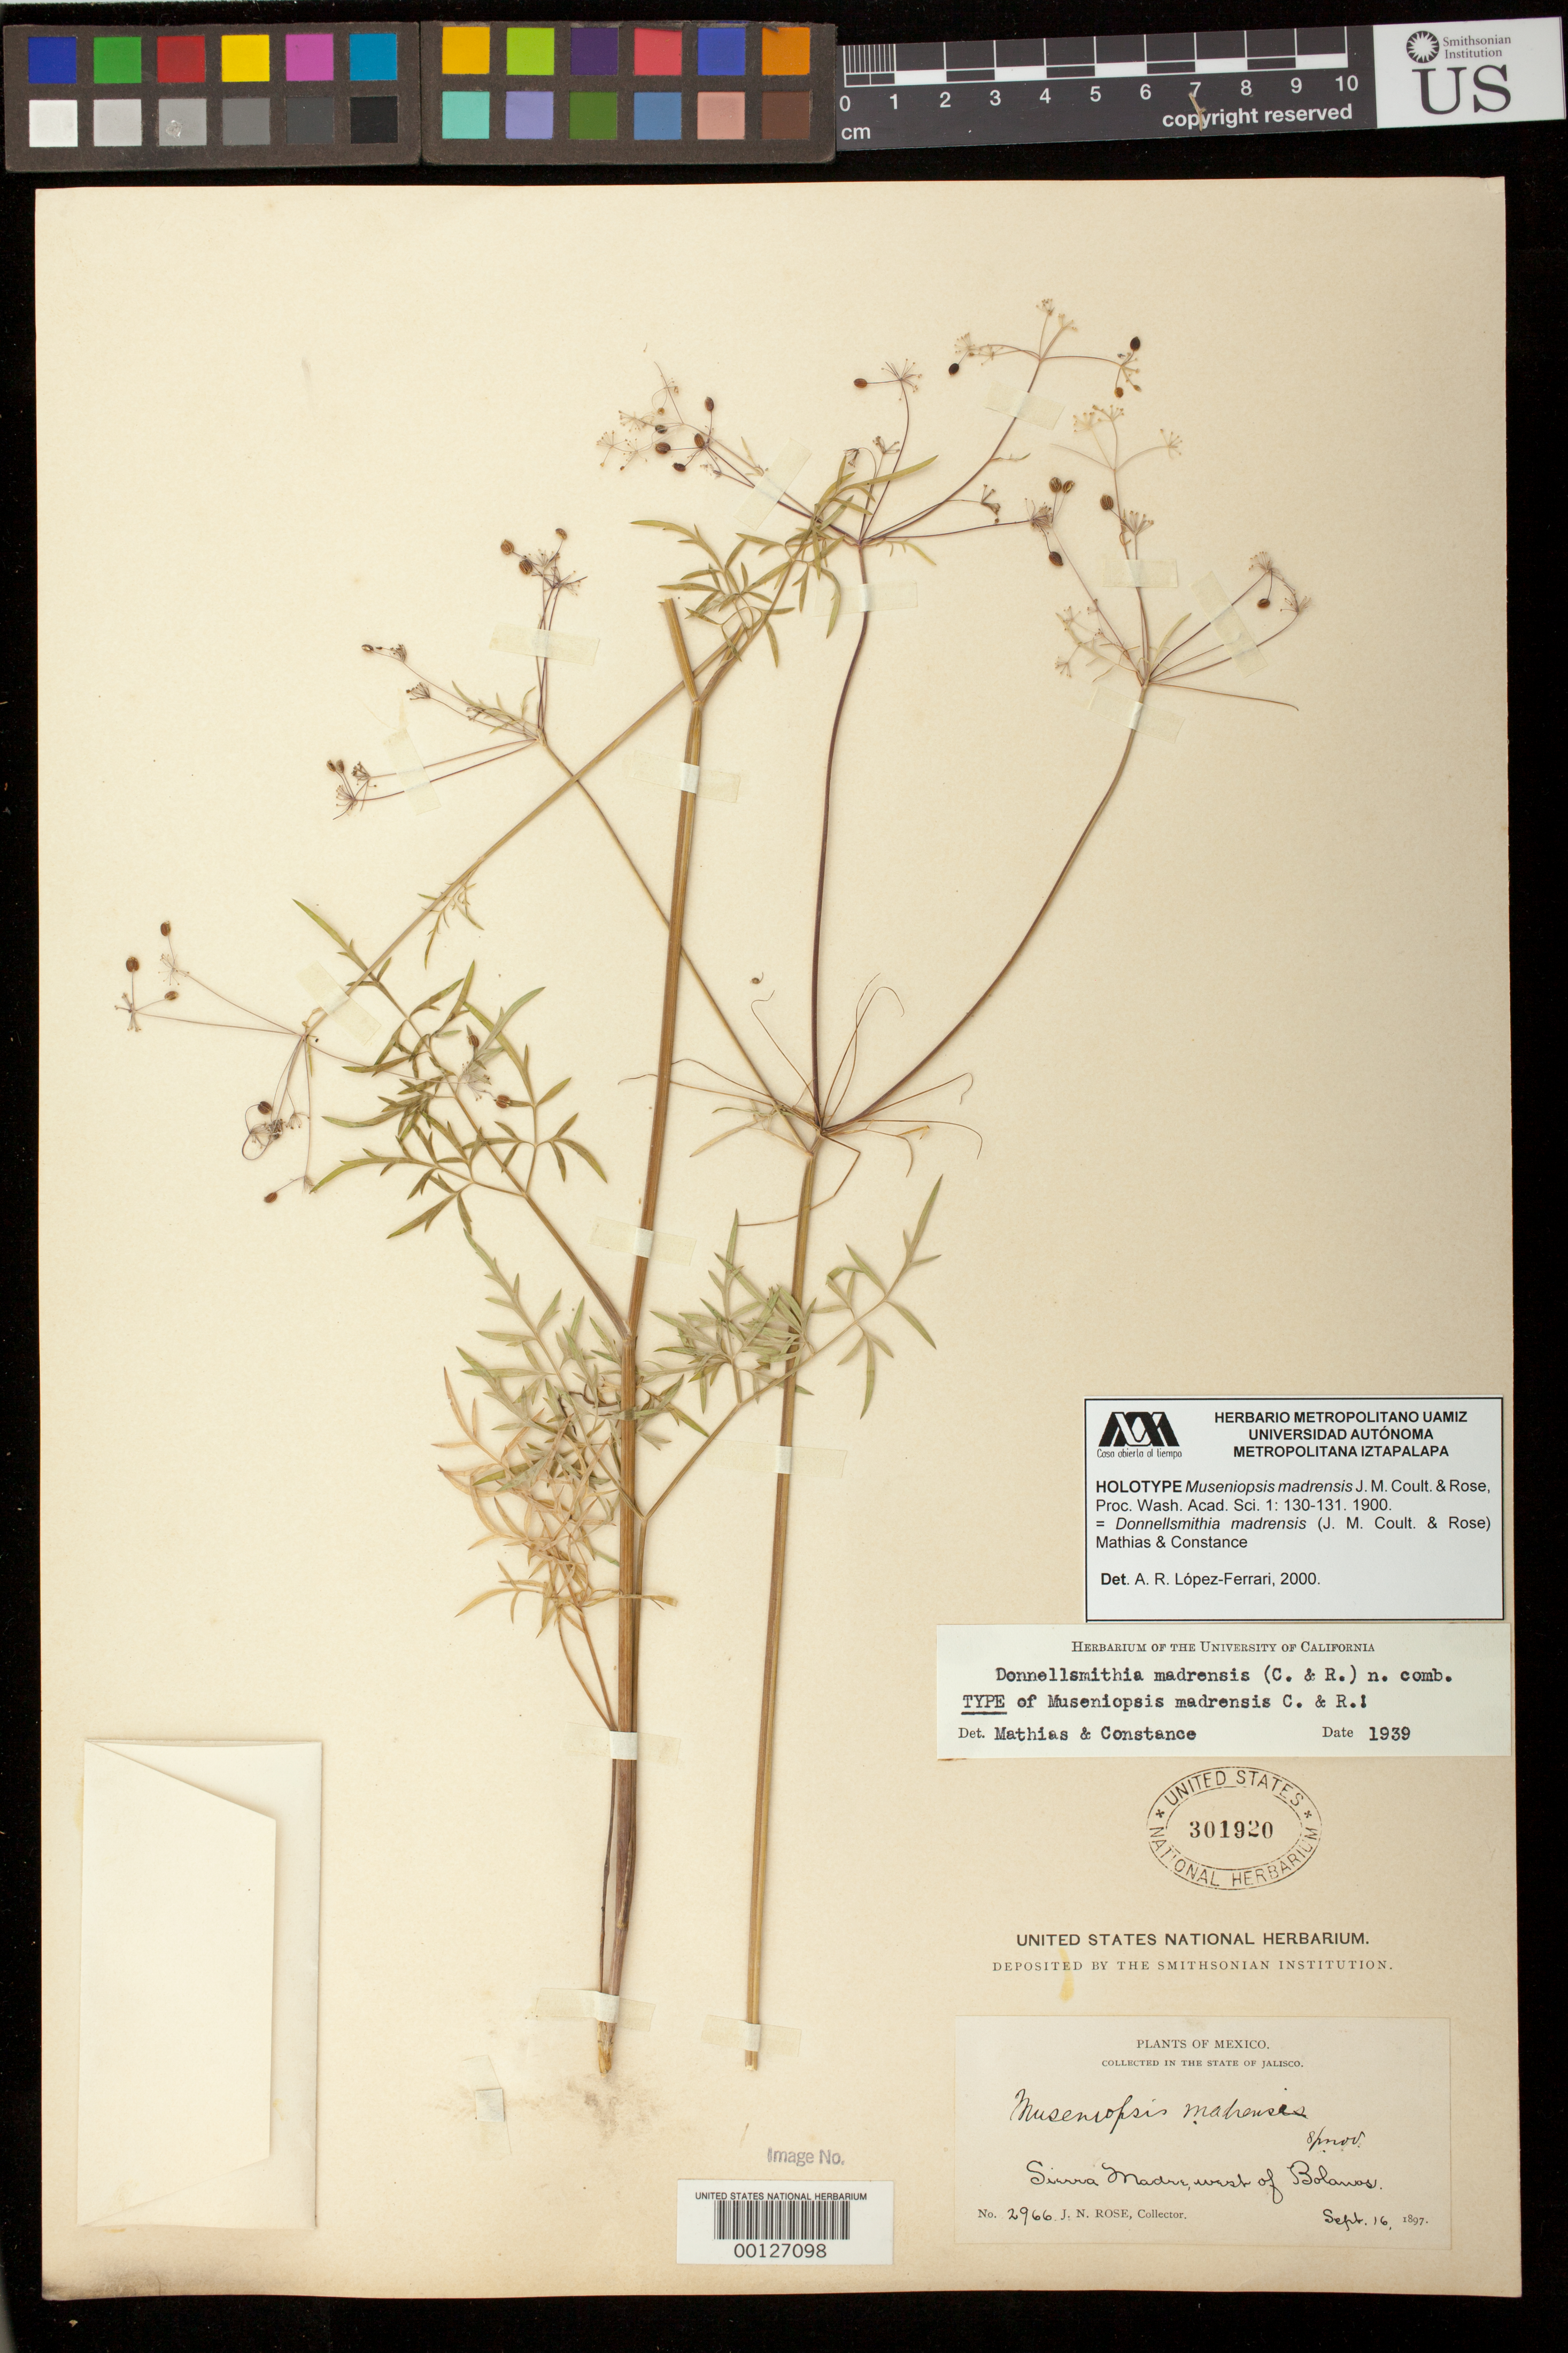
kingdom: Plantae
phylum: Tracheophyta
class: Magnoliopsida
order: Apiales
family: Apiaceae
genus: Museniopsis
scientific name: Museniopsis madrensis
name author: J.M. Coult. & Rose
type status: Holotype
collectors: J. N. Rose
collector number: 2966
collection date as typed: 16 Sep 1897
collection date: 1897-09-16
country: Mexico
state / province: Jalisco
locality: Sierra Madre, west of Bolanos.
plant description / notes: One of two original US sheets (USNH 301920, 301921), neither explicitly indicated by citation or annotation as the "type" by Coulter & Rose. 301920 was annotated as "Type" & 301921 as "isotype" by Mathias & Constance (1939), and as "holotype" and "isotype", respectively, by Lopez-Ferrari (2000). [Label of USNH 301920 has precise date & locality as cited in protologue; 301921 does not.]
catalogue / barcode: US 301920